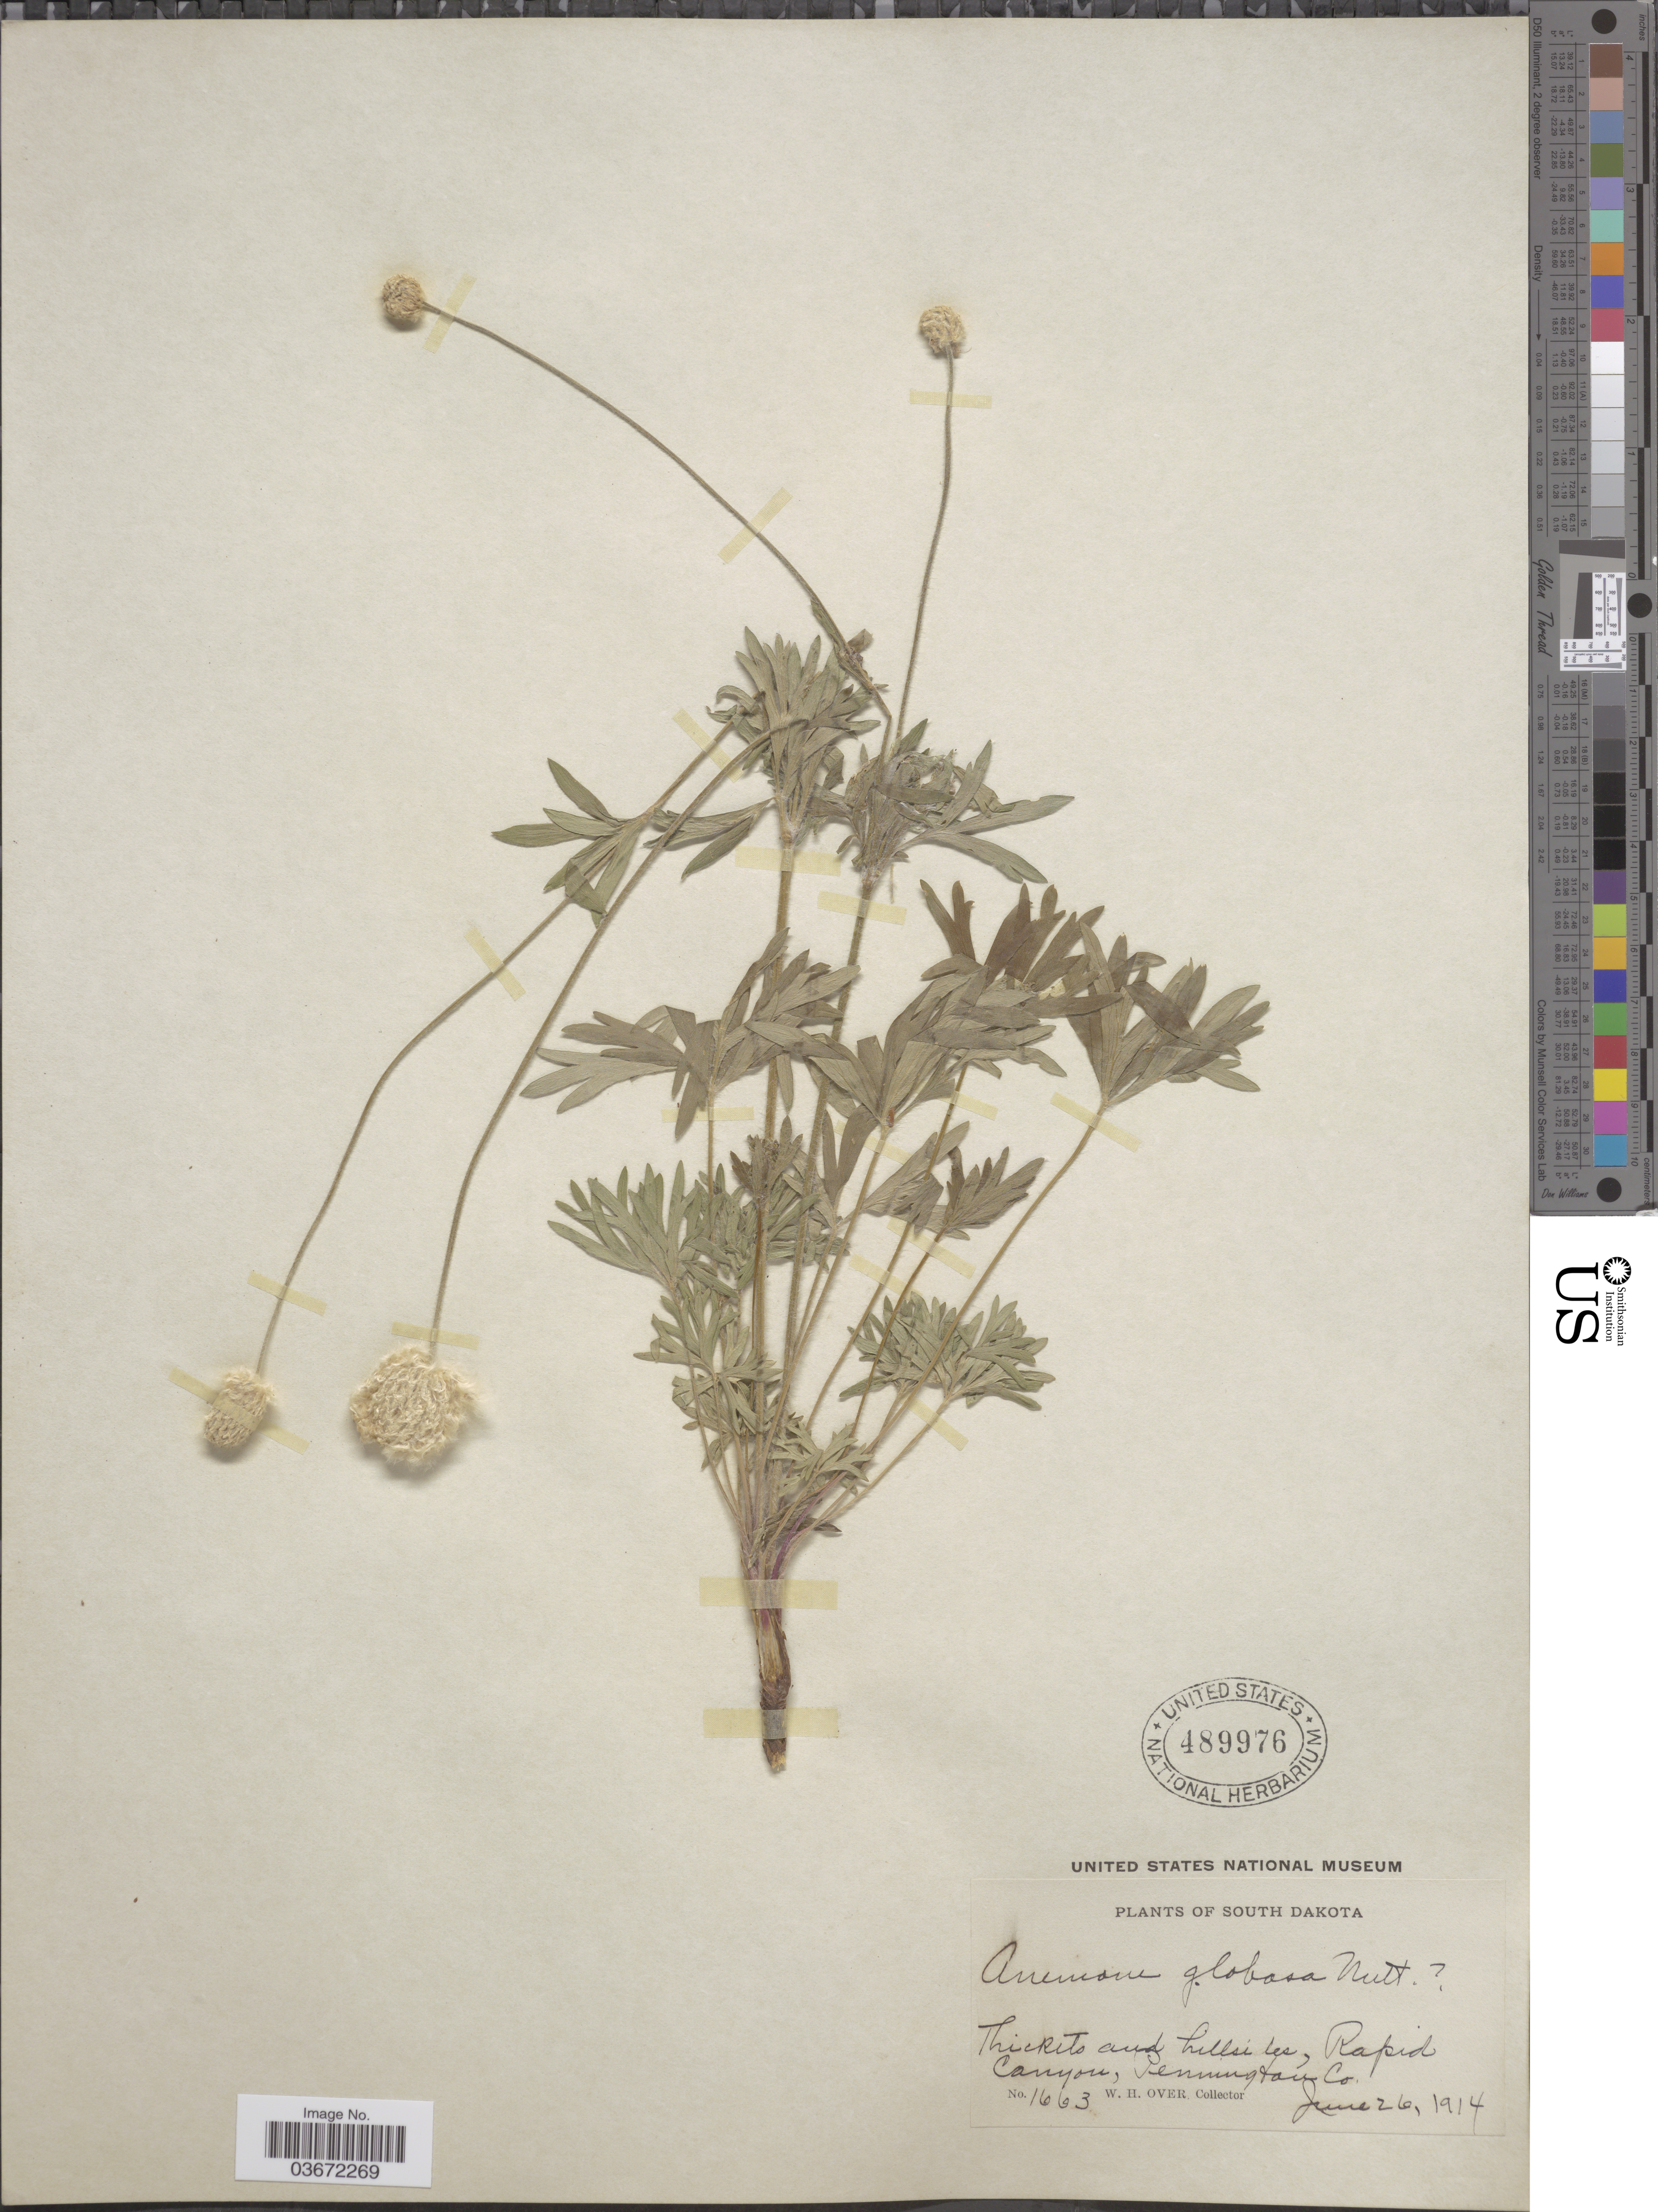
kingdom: Plantae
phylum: Tracheophyta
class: Magnoliopsida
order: Ranunculales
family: Ranunculaceae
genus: Anemone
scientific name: Anemone globosa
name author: (Torr. & A. Gray) Nutt. ex A. Heller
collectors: W. Over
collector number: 1663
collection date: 1914-06-26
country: United States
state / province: South Dakota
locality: Thickets and hillsides, Rapid Canyon, Pennington Co.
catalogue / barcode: US 489976